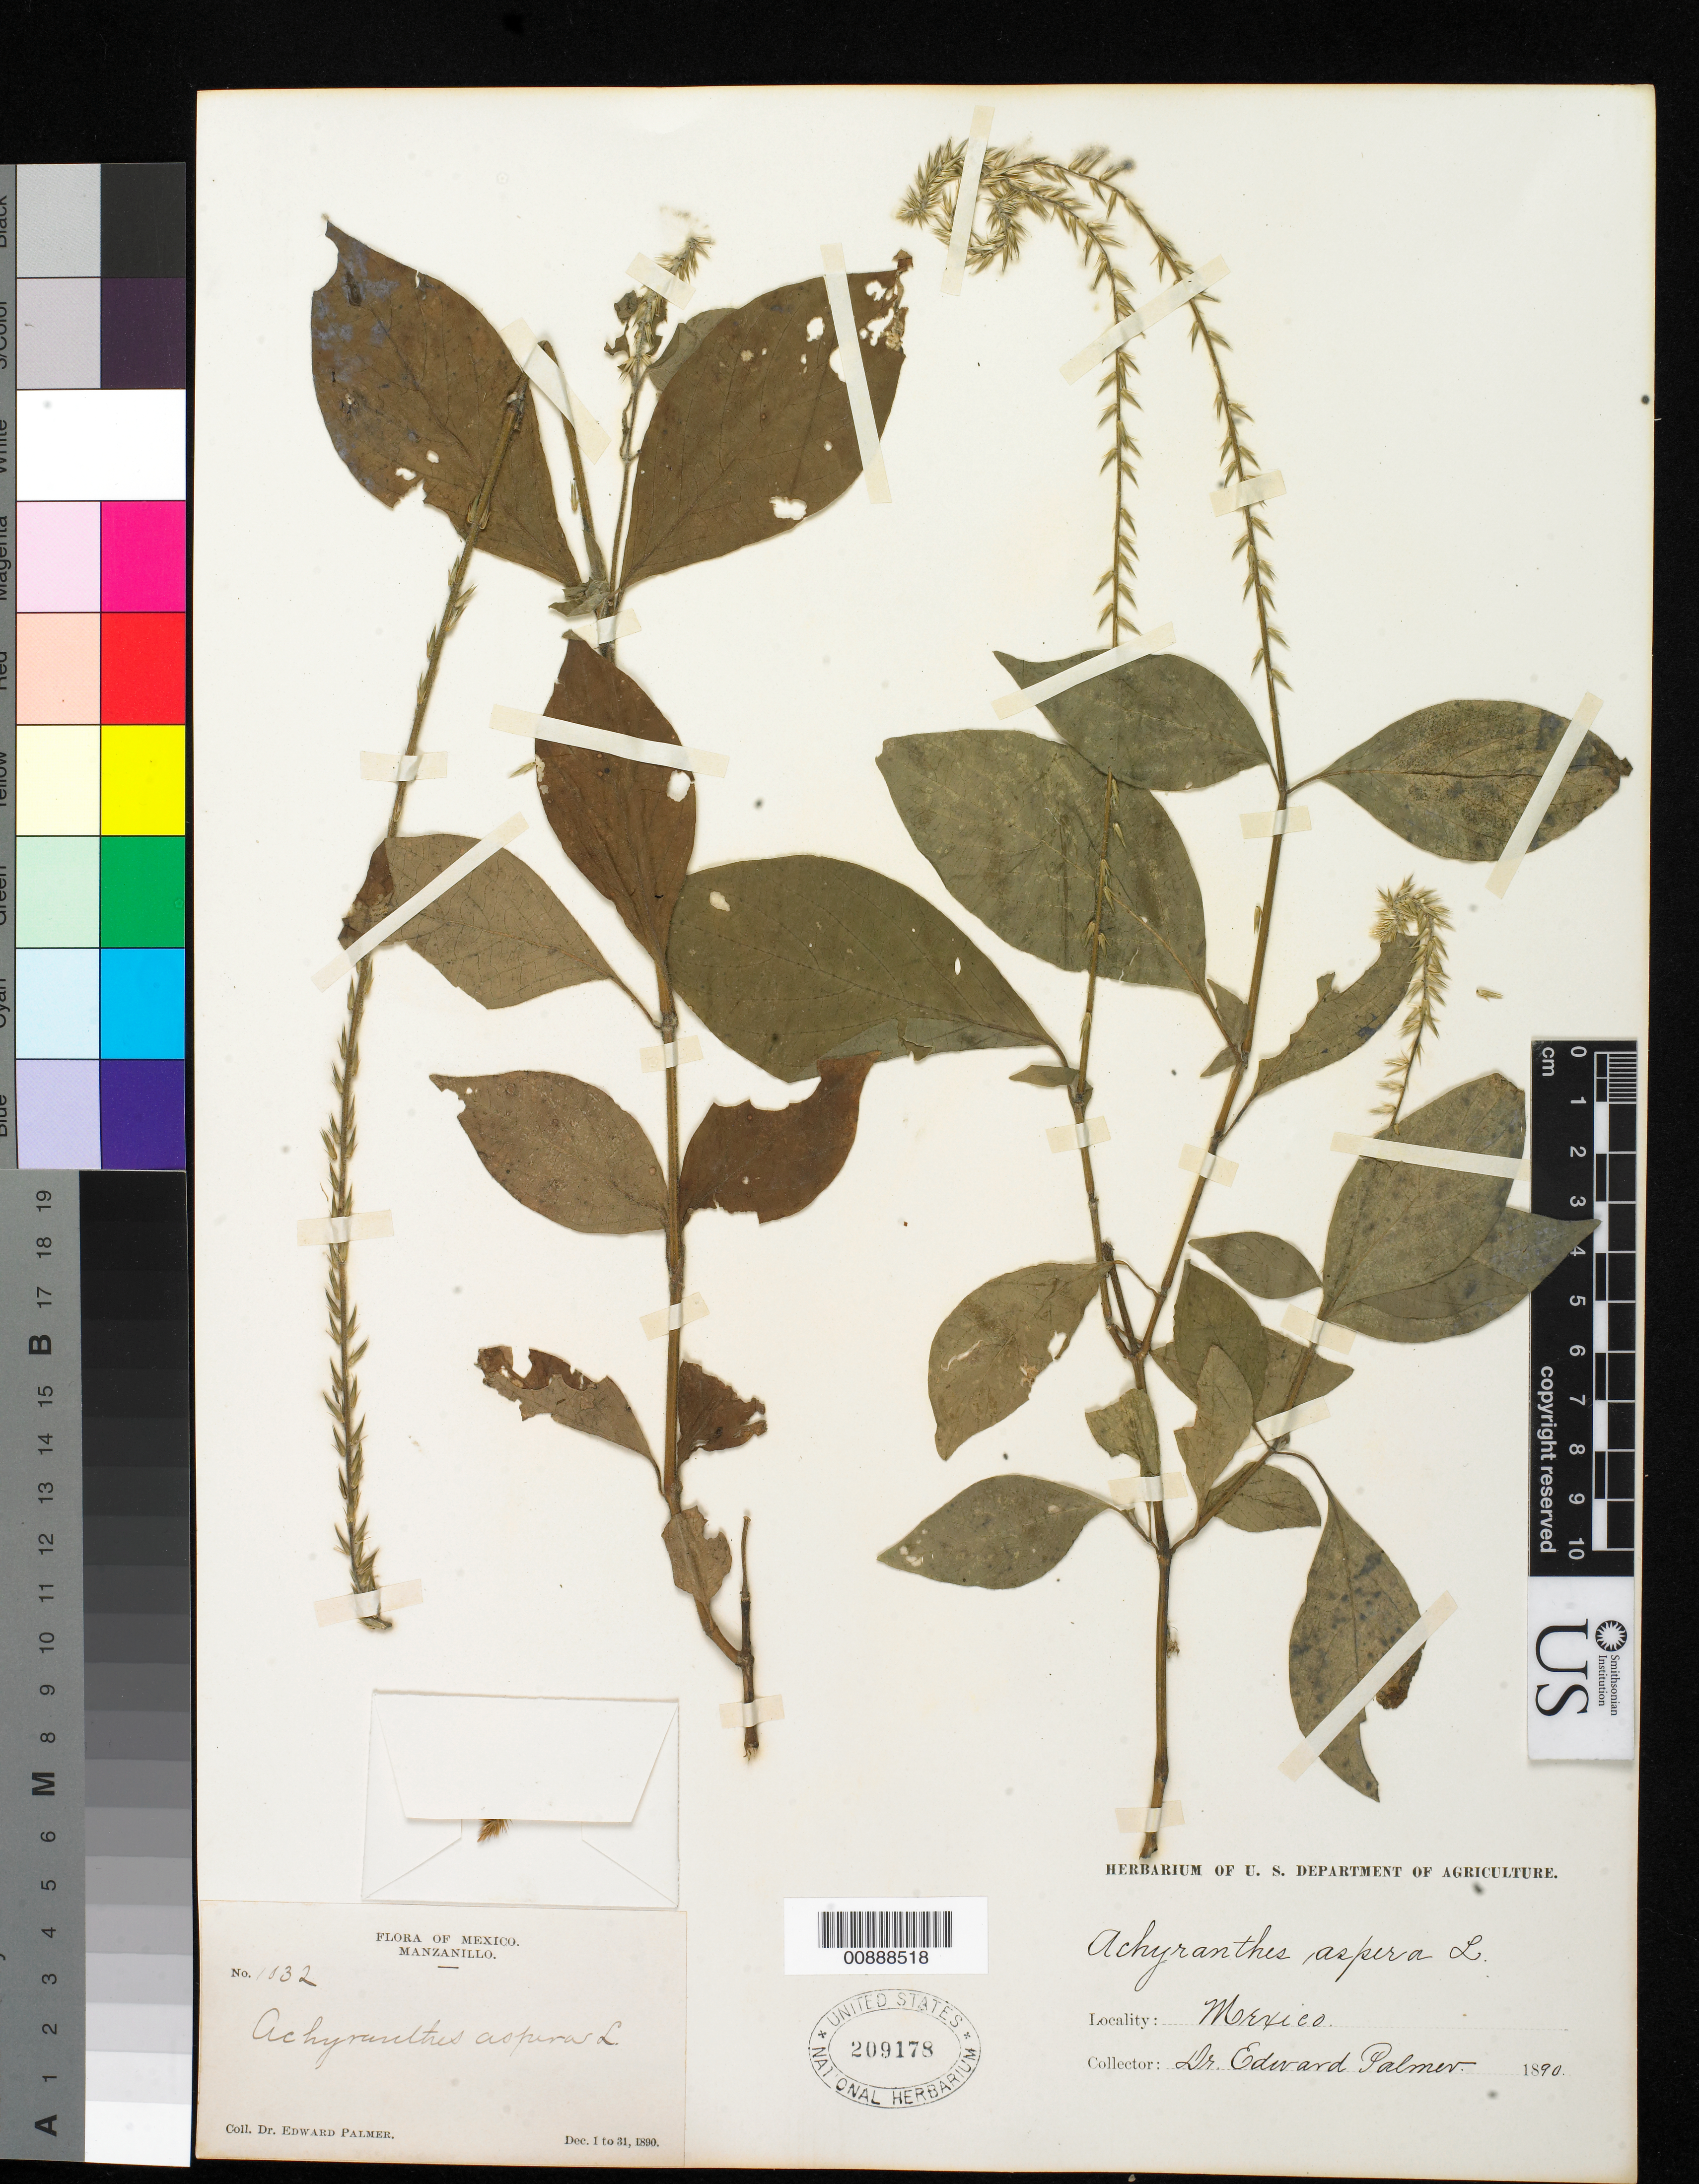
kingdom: Plantae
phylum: Tracheophyta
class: Magnoliopsida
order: Caryophyllales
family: Amaranthaceae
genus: Achyranthes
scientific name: Achyranthes aspera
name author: L.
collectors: E. Palmer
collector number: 1032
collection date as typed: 01 Dec 1890 to 31 Dec 1890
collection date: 1890-12-01/1890-12-31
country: Mexico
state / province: Colima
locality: Manzanillo, Colima.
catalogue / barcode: US 209178